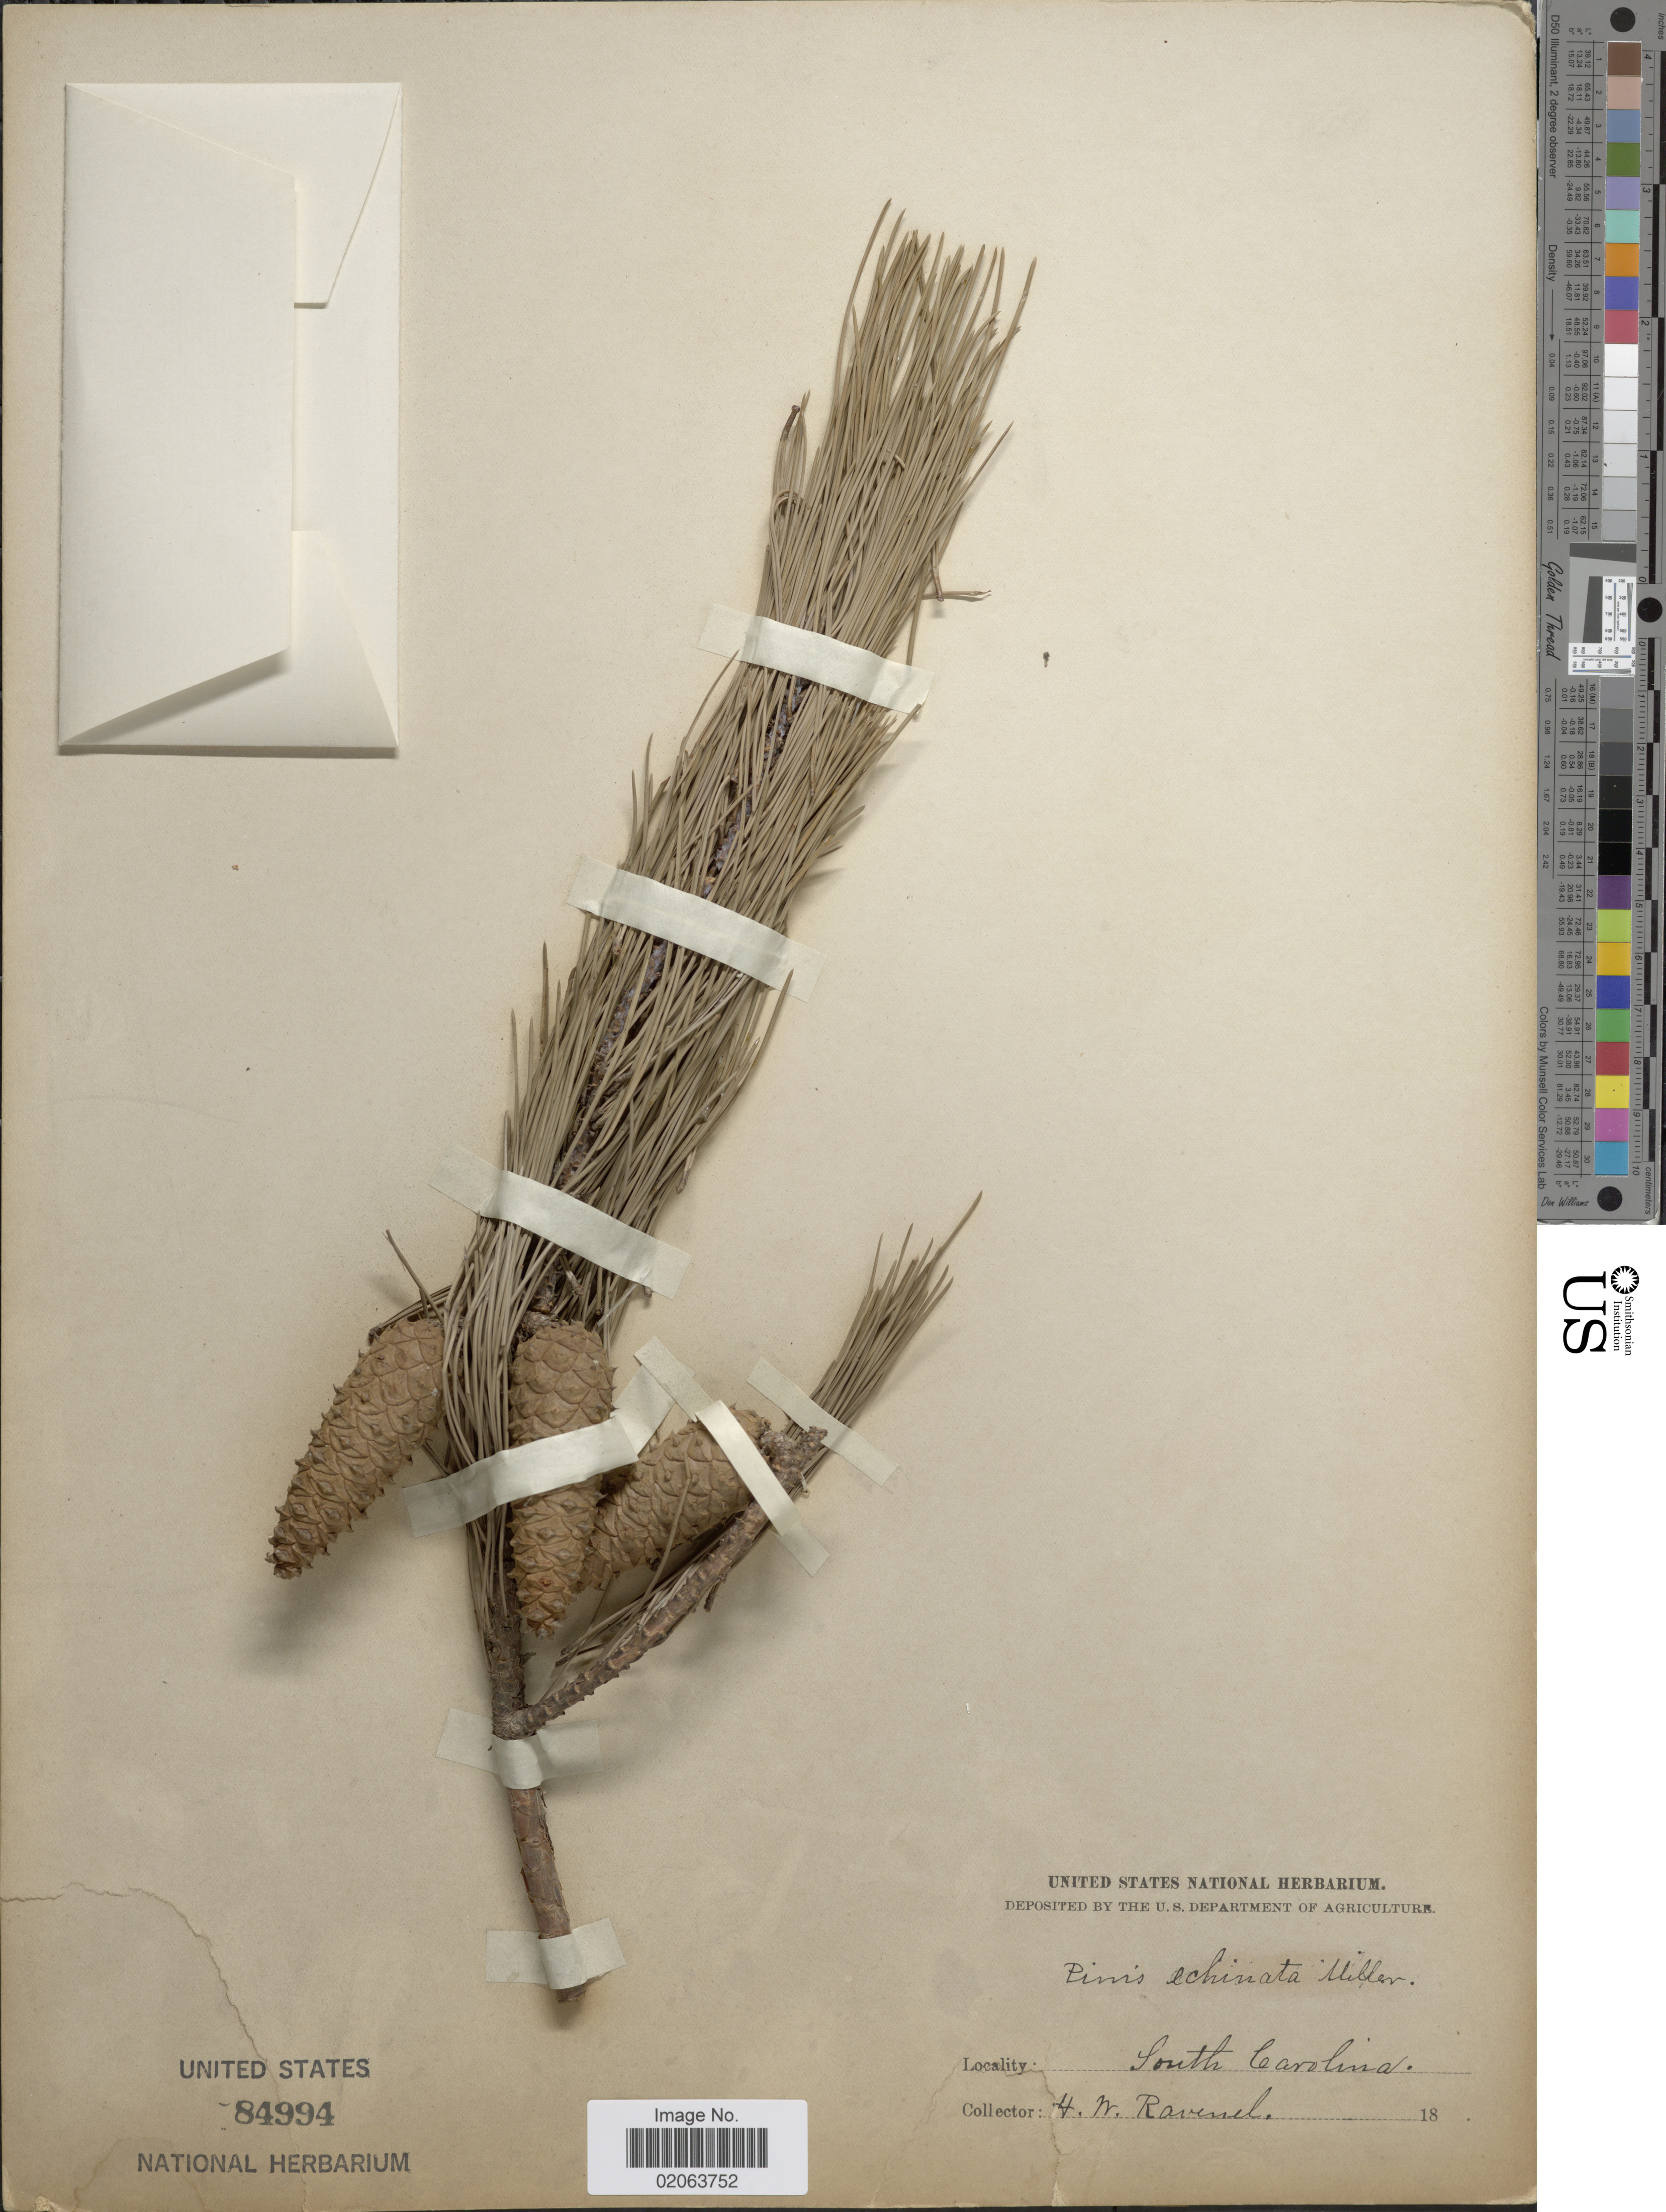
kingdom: Plantae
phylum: Tracheophyta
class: Pinopsida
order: Pinales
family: Pinaceae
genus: Pinus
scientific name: Pinus echinata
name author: Mill.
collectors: H. Ravenel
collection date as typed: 18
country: United States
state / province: South Carolina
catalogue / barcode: US 84994